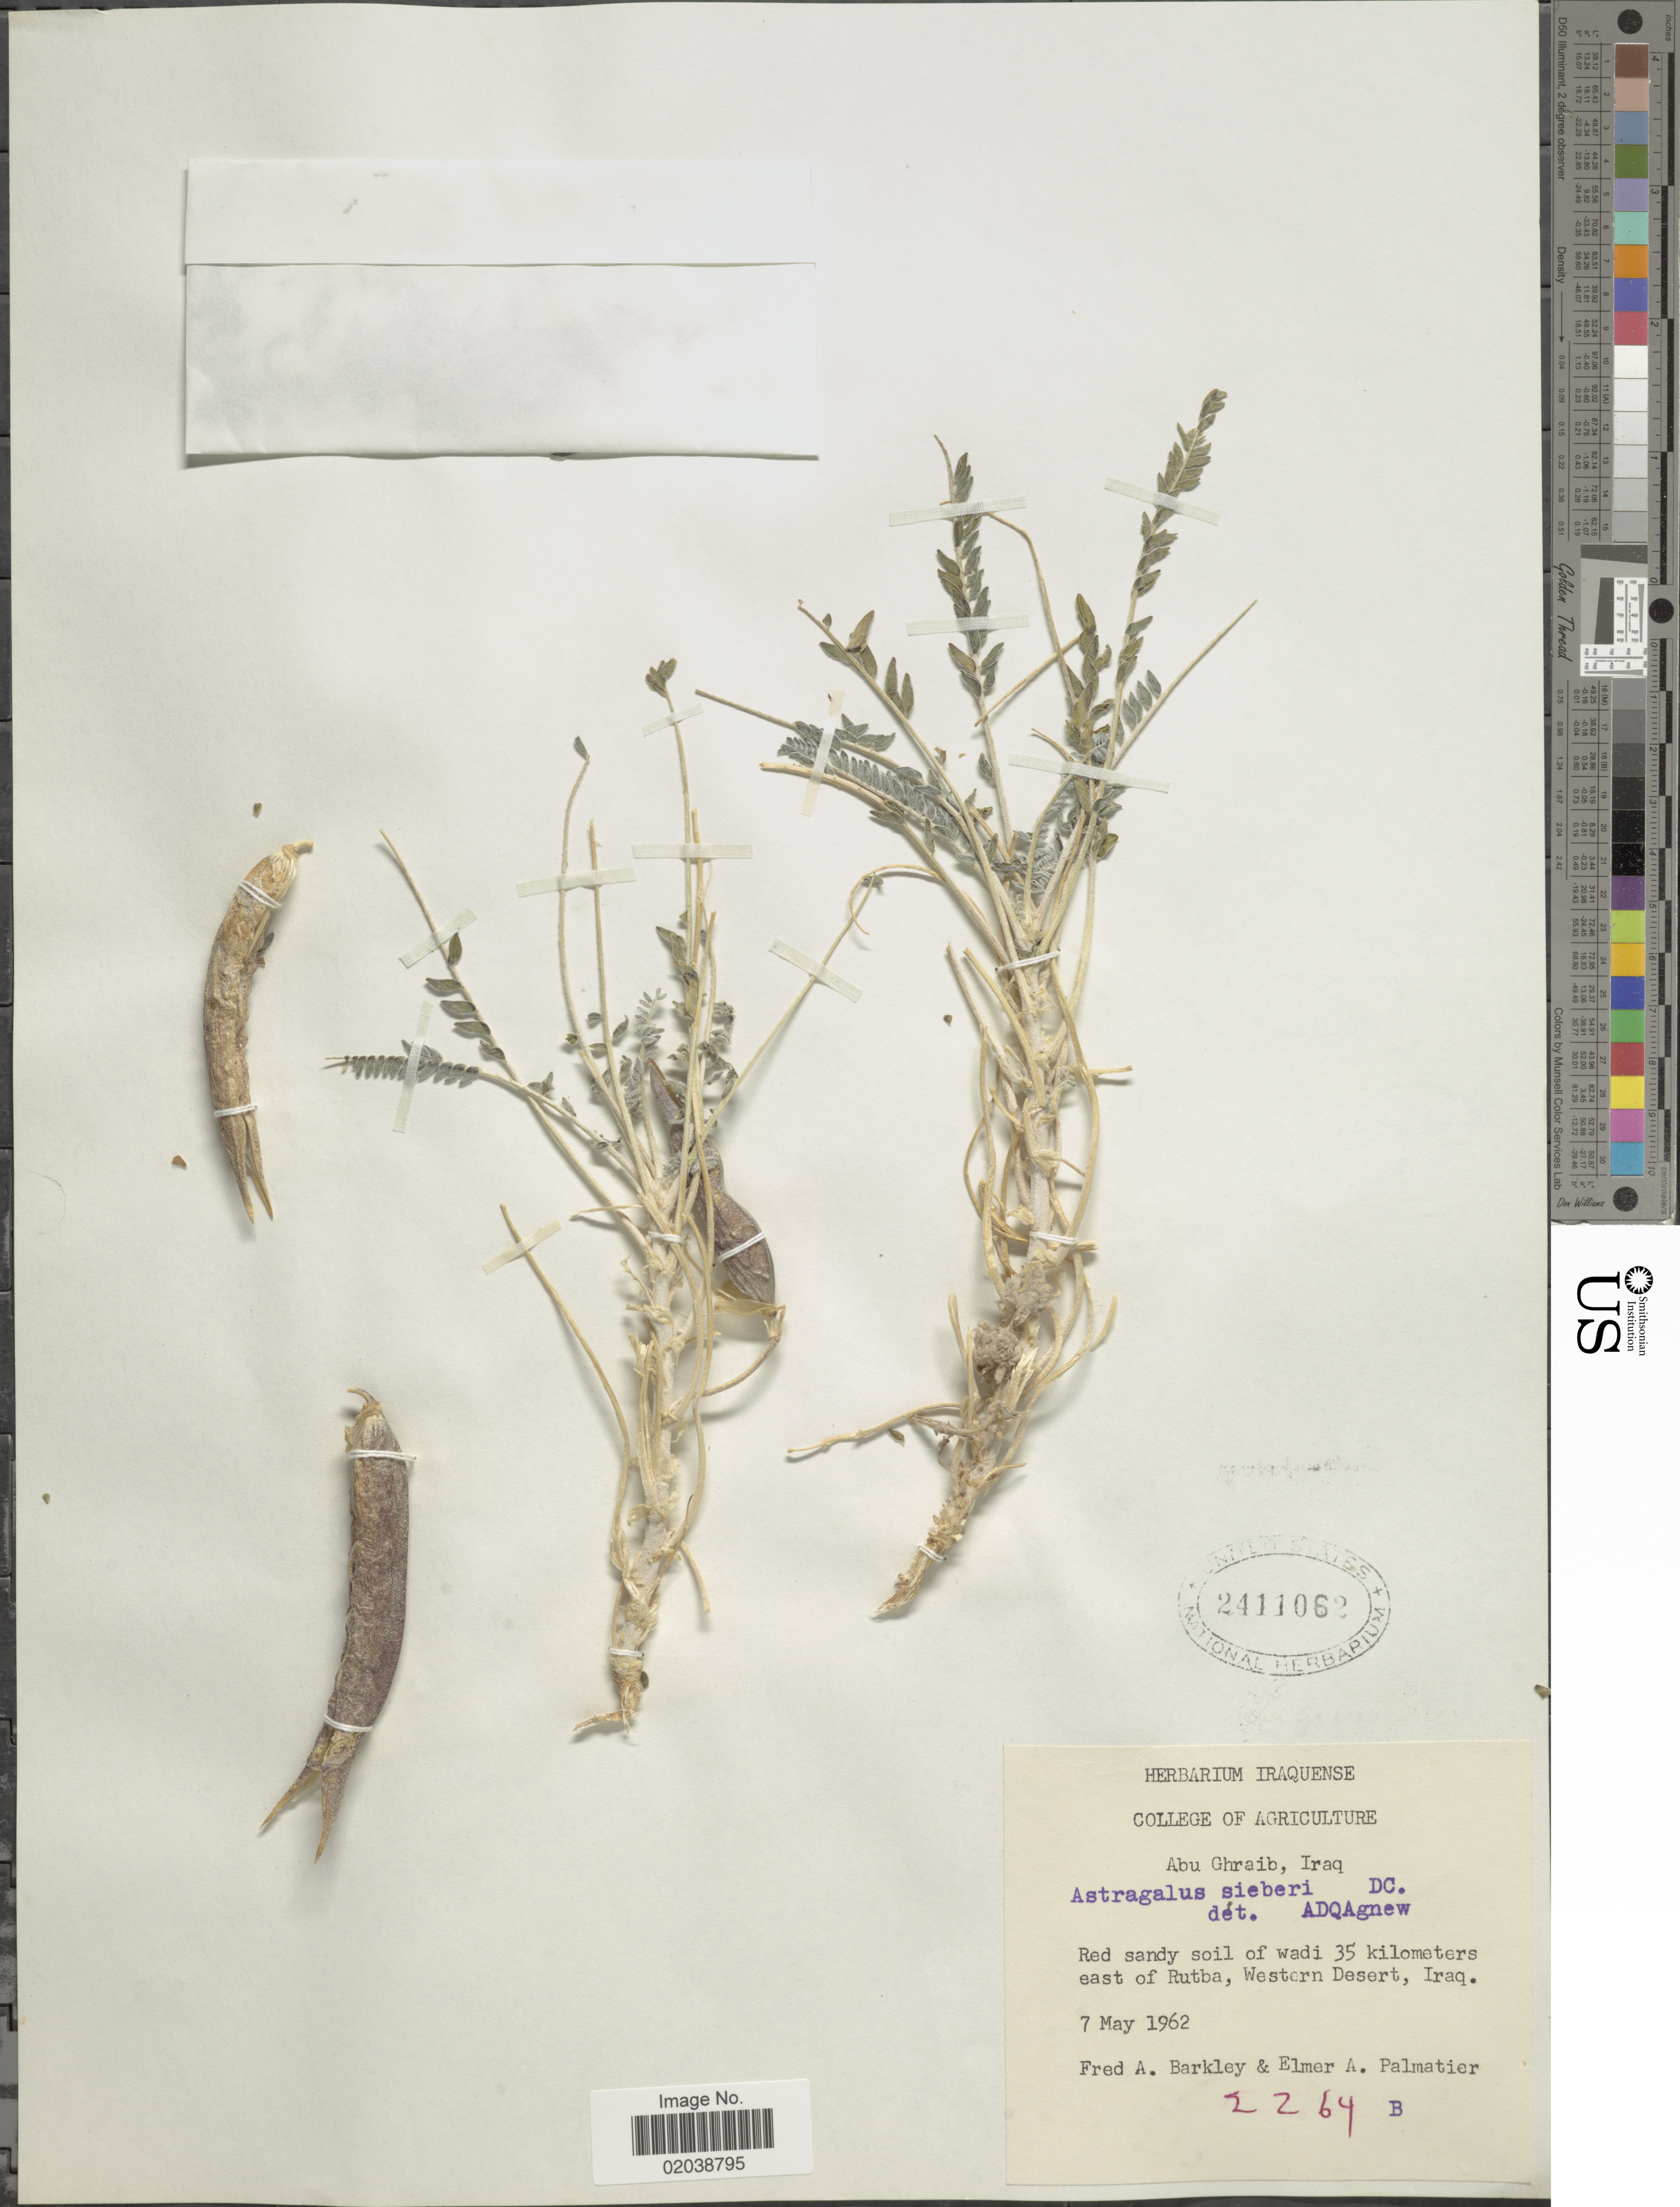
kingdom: Plantae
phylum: Tracheophyta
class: Magnoliopsida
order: Fabales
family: Fabaceae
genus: Astragalus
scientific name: Astragalus sieberi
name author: DC.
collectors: F. A. Barkley & E. Palmatier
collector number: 2264 B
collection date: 1962-05-07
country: Iraq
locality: Abu Ghraib, Red sandy soil of wadi 35 kilometers east of Rutba, Western Desert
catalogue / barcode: US 2411062